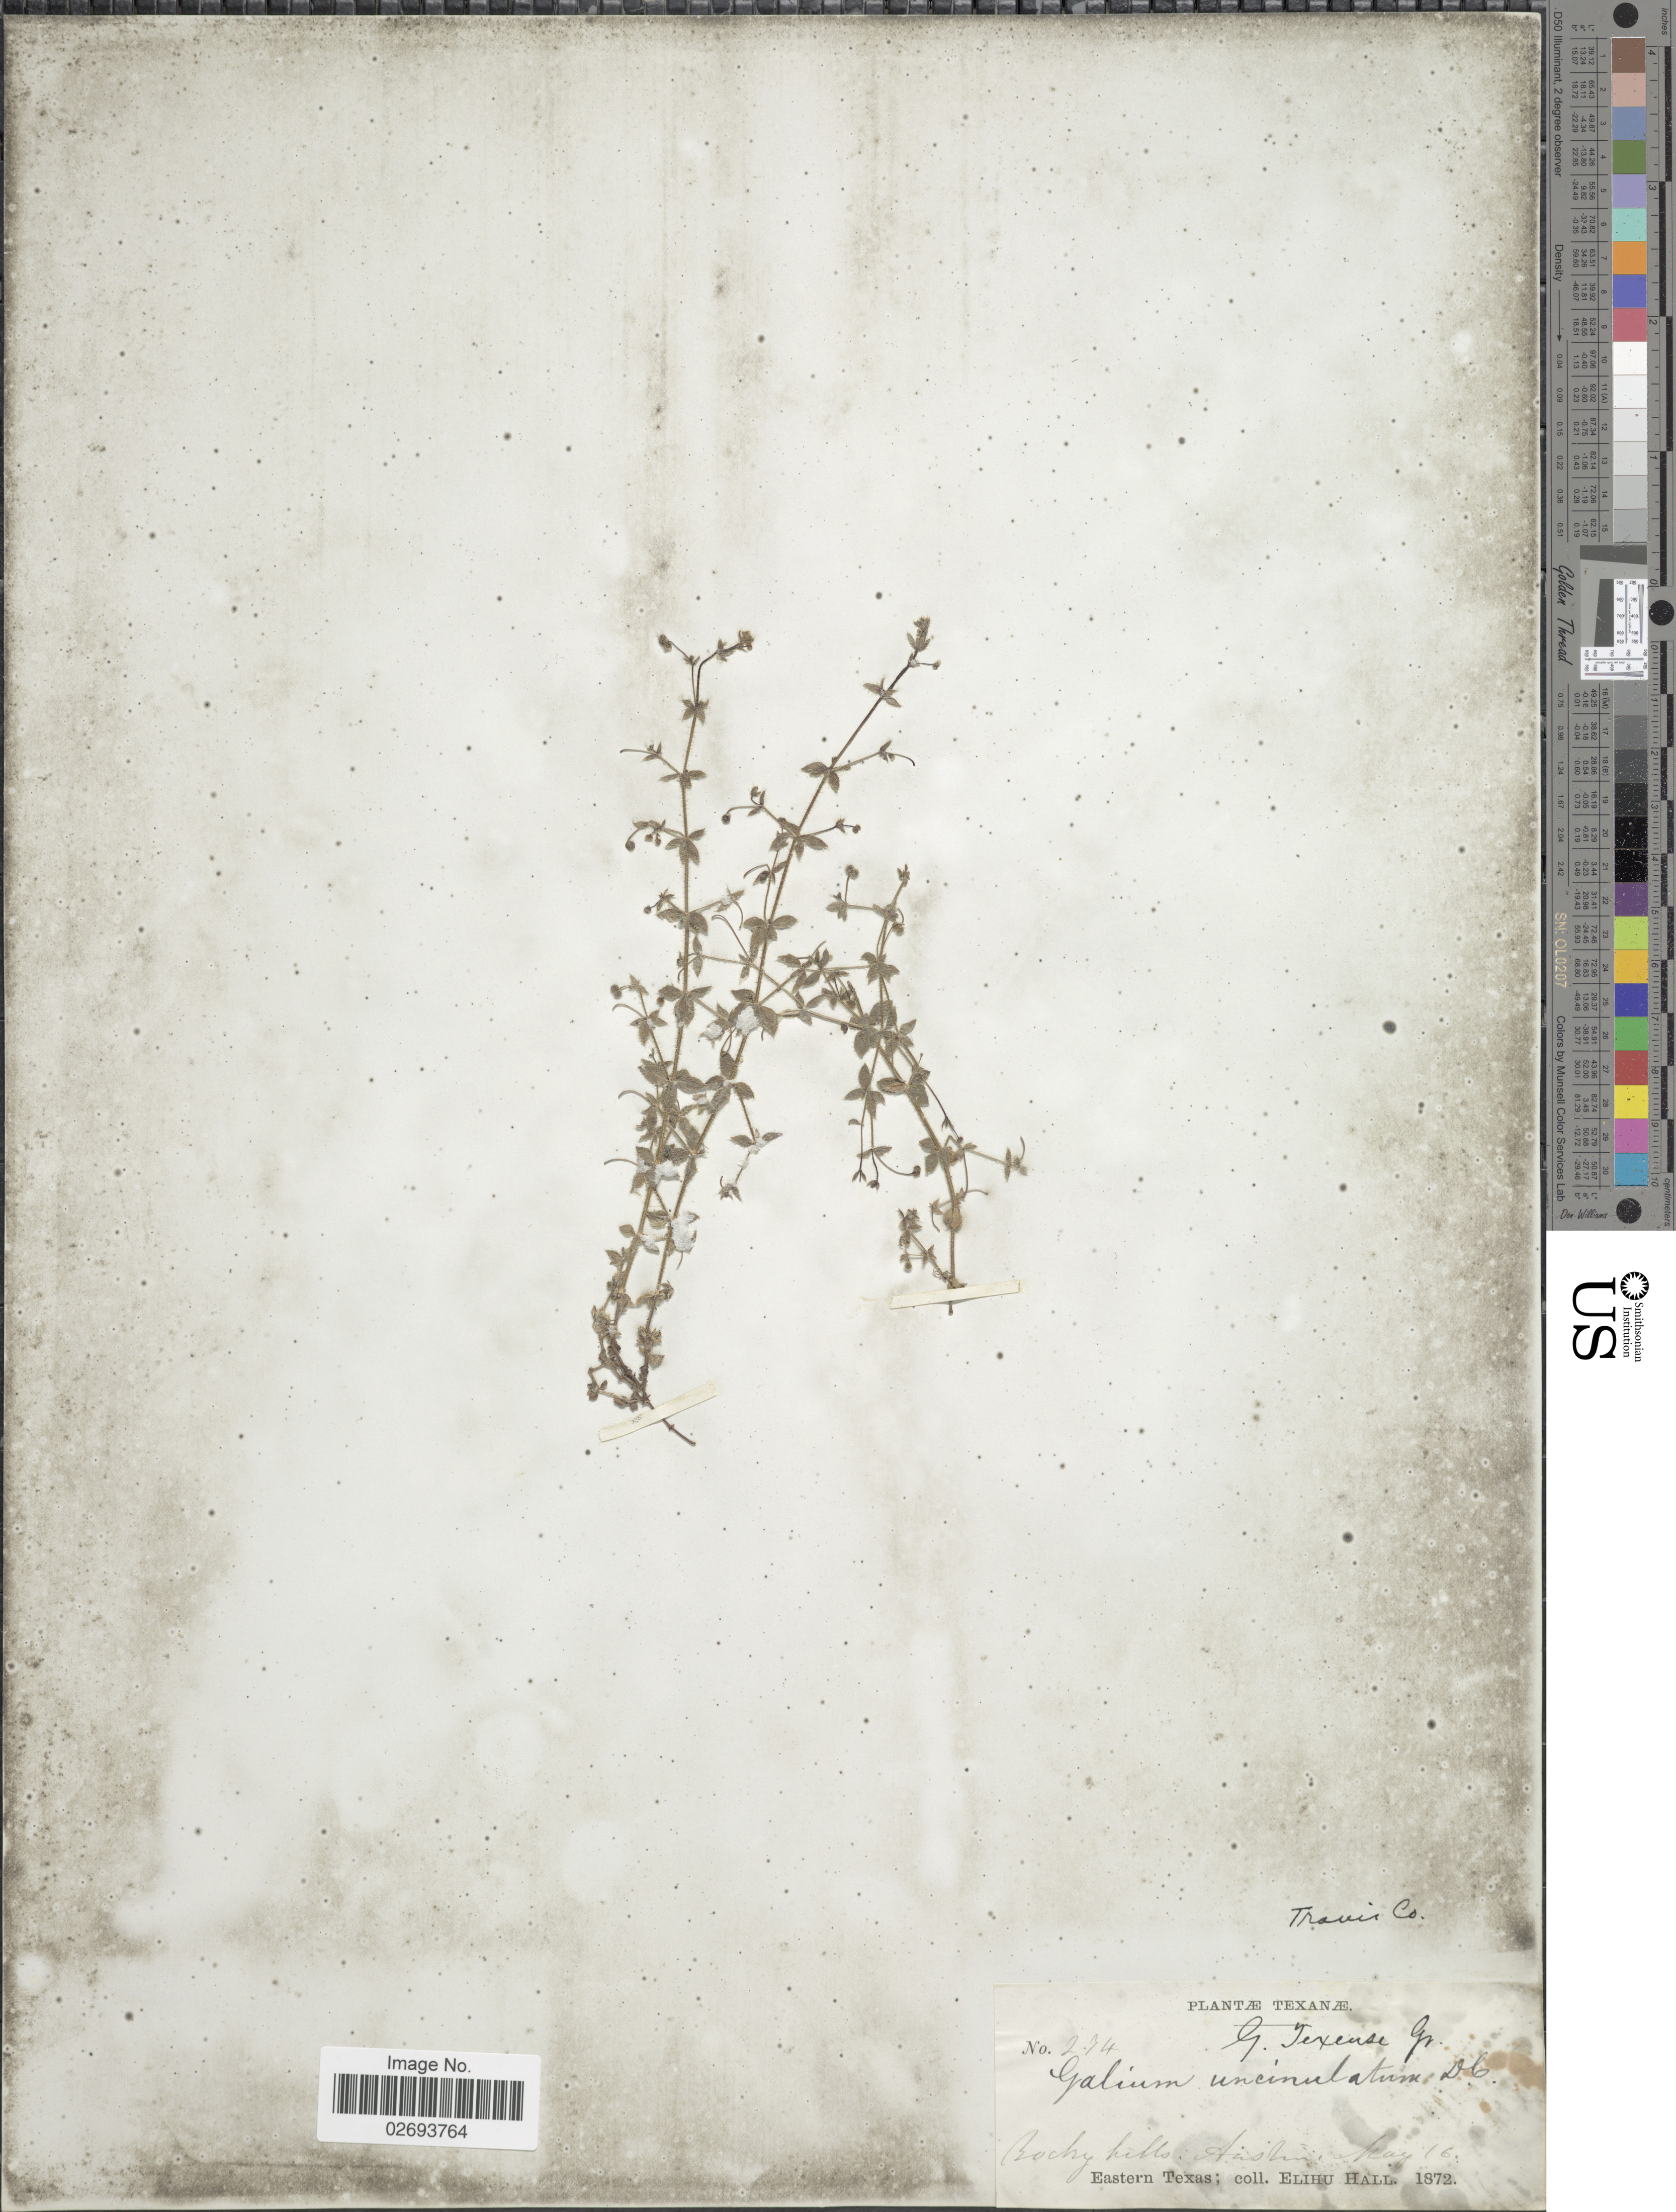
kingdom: Plantae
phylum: Tracheophyta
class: Magnoliopsida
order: Gentianales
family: Rubiaceae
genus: Galium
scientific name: Galium texense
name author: A. Gray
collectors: E. Hall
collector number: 274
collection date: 1872-05-16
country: United States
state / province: Texas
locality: Rocky Hills, Austin, Eastern Texas, Travis Co.